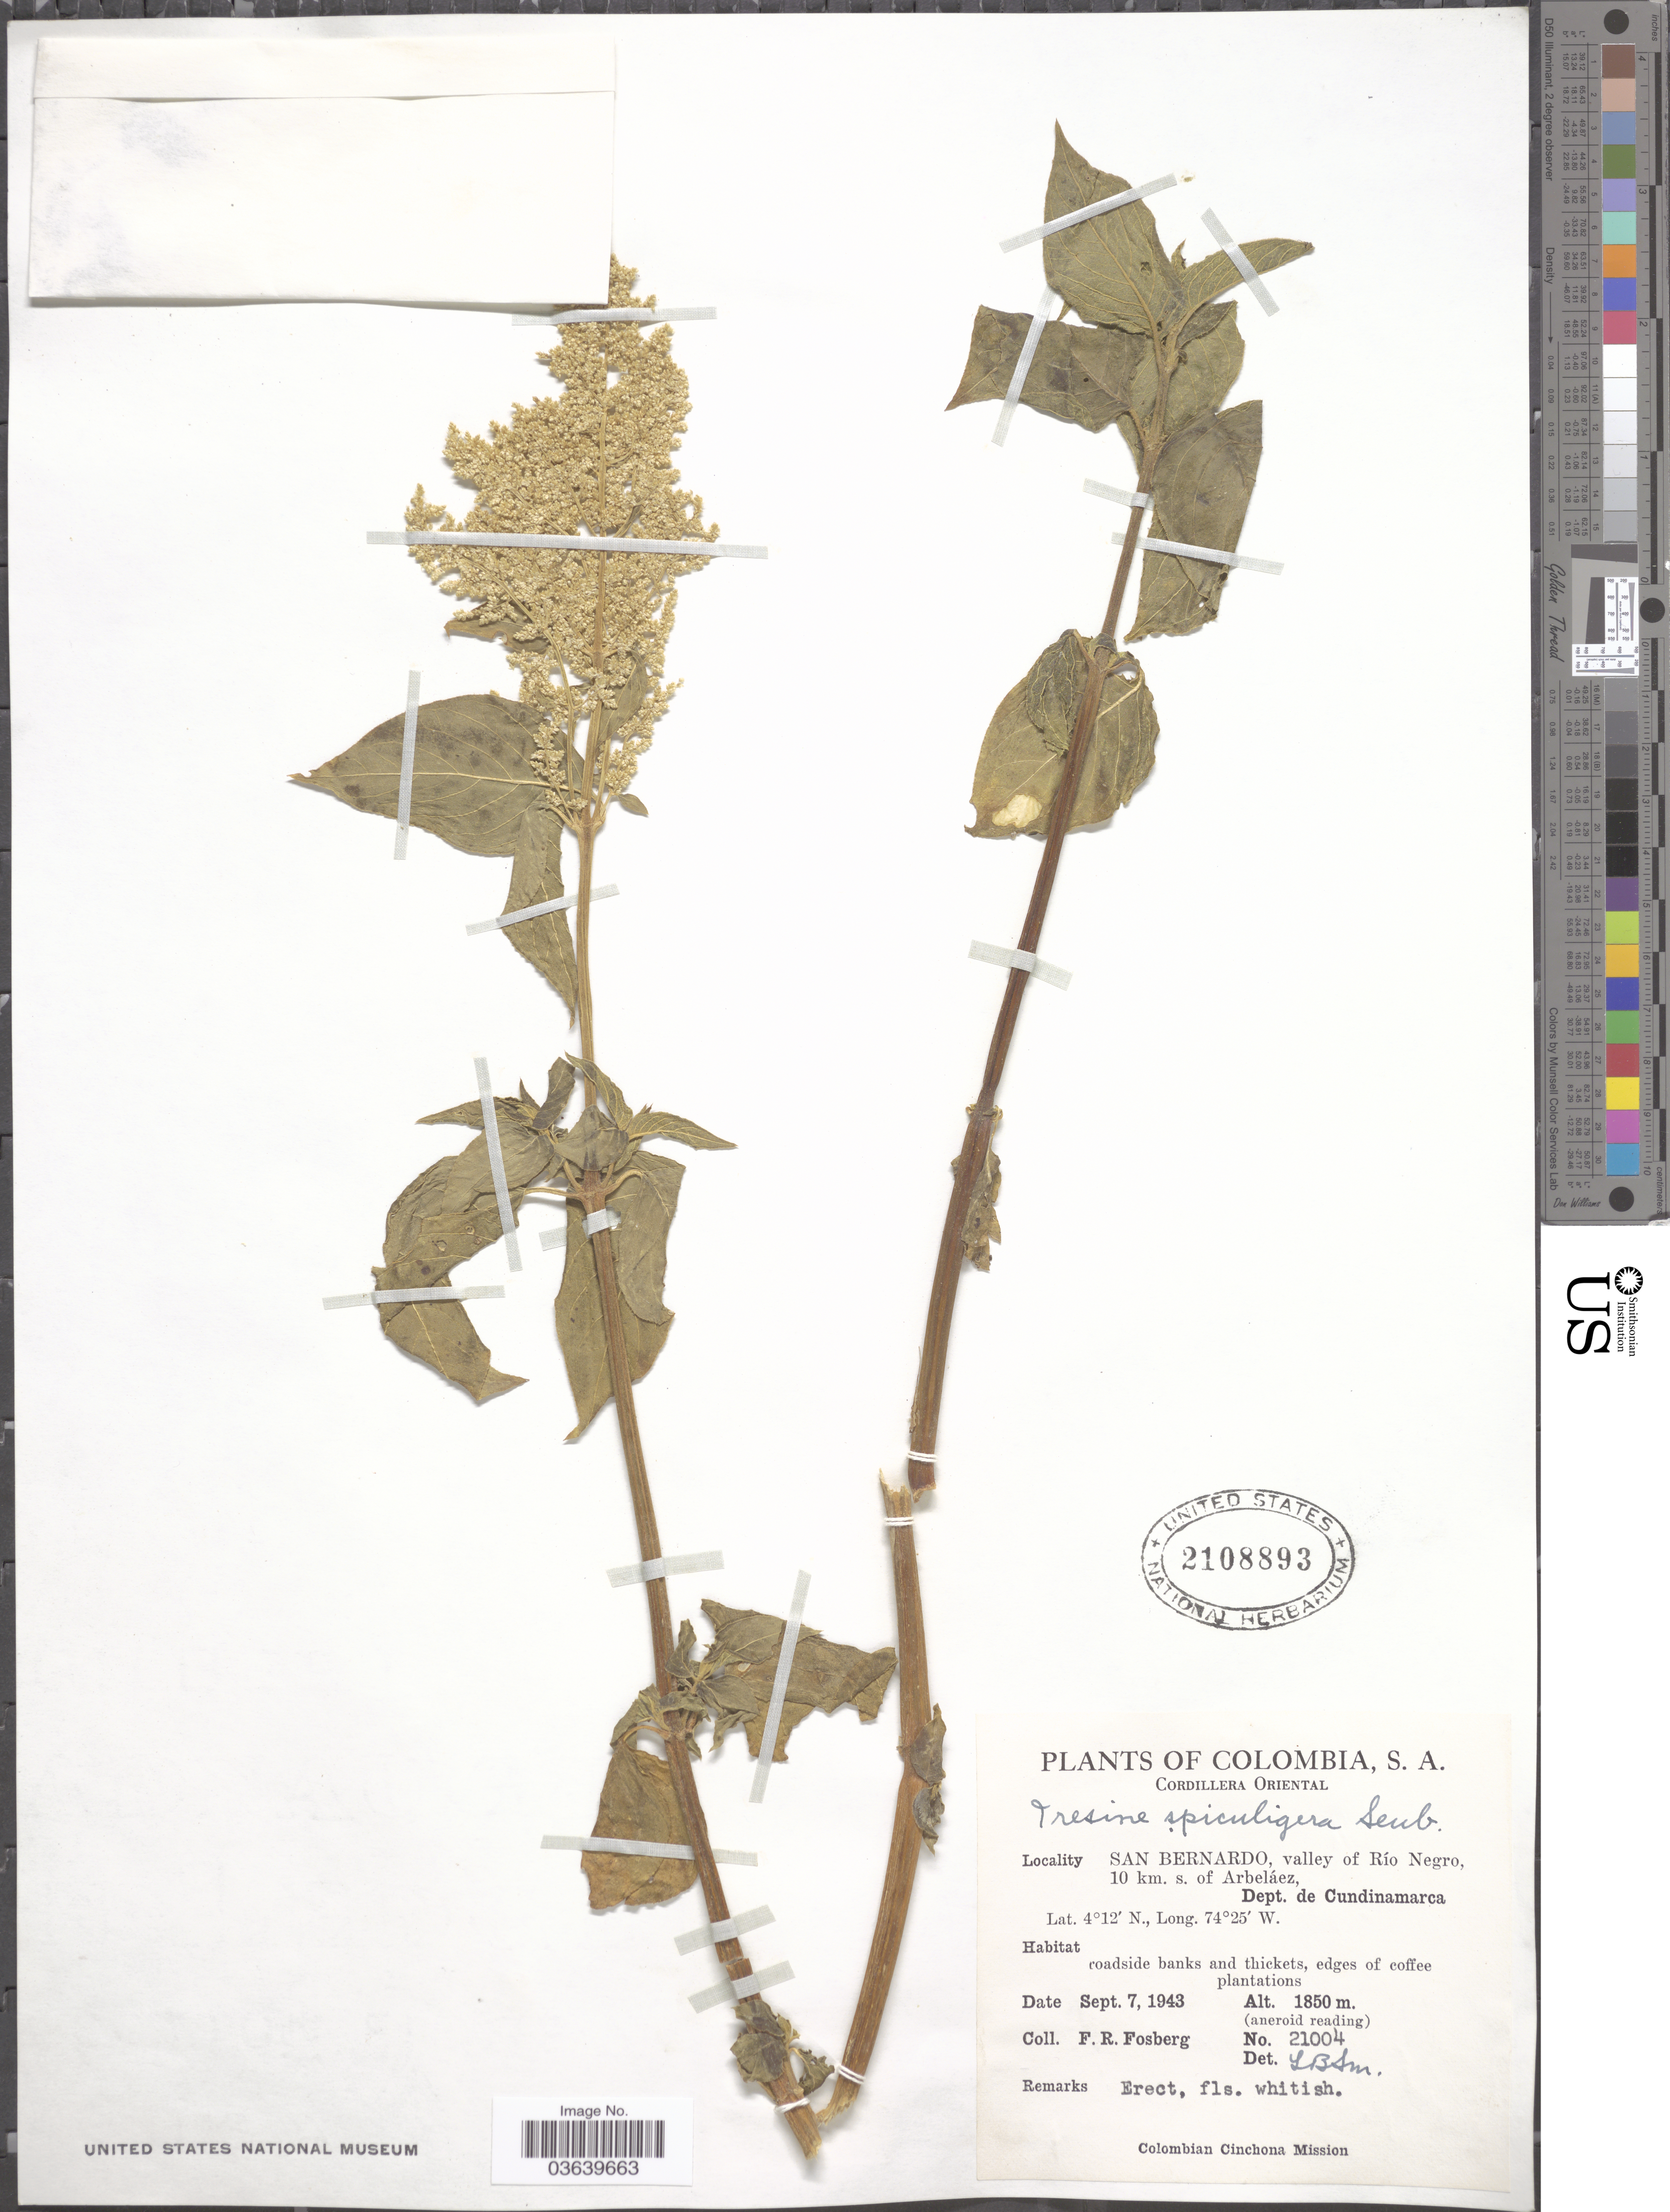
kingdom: Plantae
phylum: Tracheophyta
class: Magnoliopsida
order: Caryophyllales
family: Amaranthaceae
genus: Iresine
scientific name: Iresine spiculigera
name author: Seub.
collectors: F. R. Fosberg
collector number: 21004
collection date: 1943-09-07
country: Colombia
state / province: Cundinamarca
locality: Cordillera Oriental. San Bernardo, valley of Río Negro, 10 km. s. of Arbeláez, Dept. de Cundinamarca.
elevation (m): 1850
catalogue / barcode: US 2108893